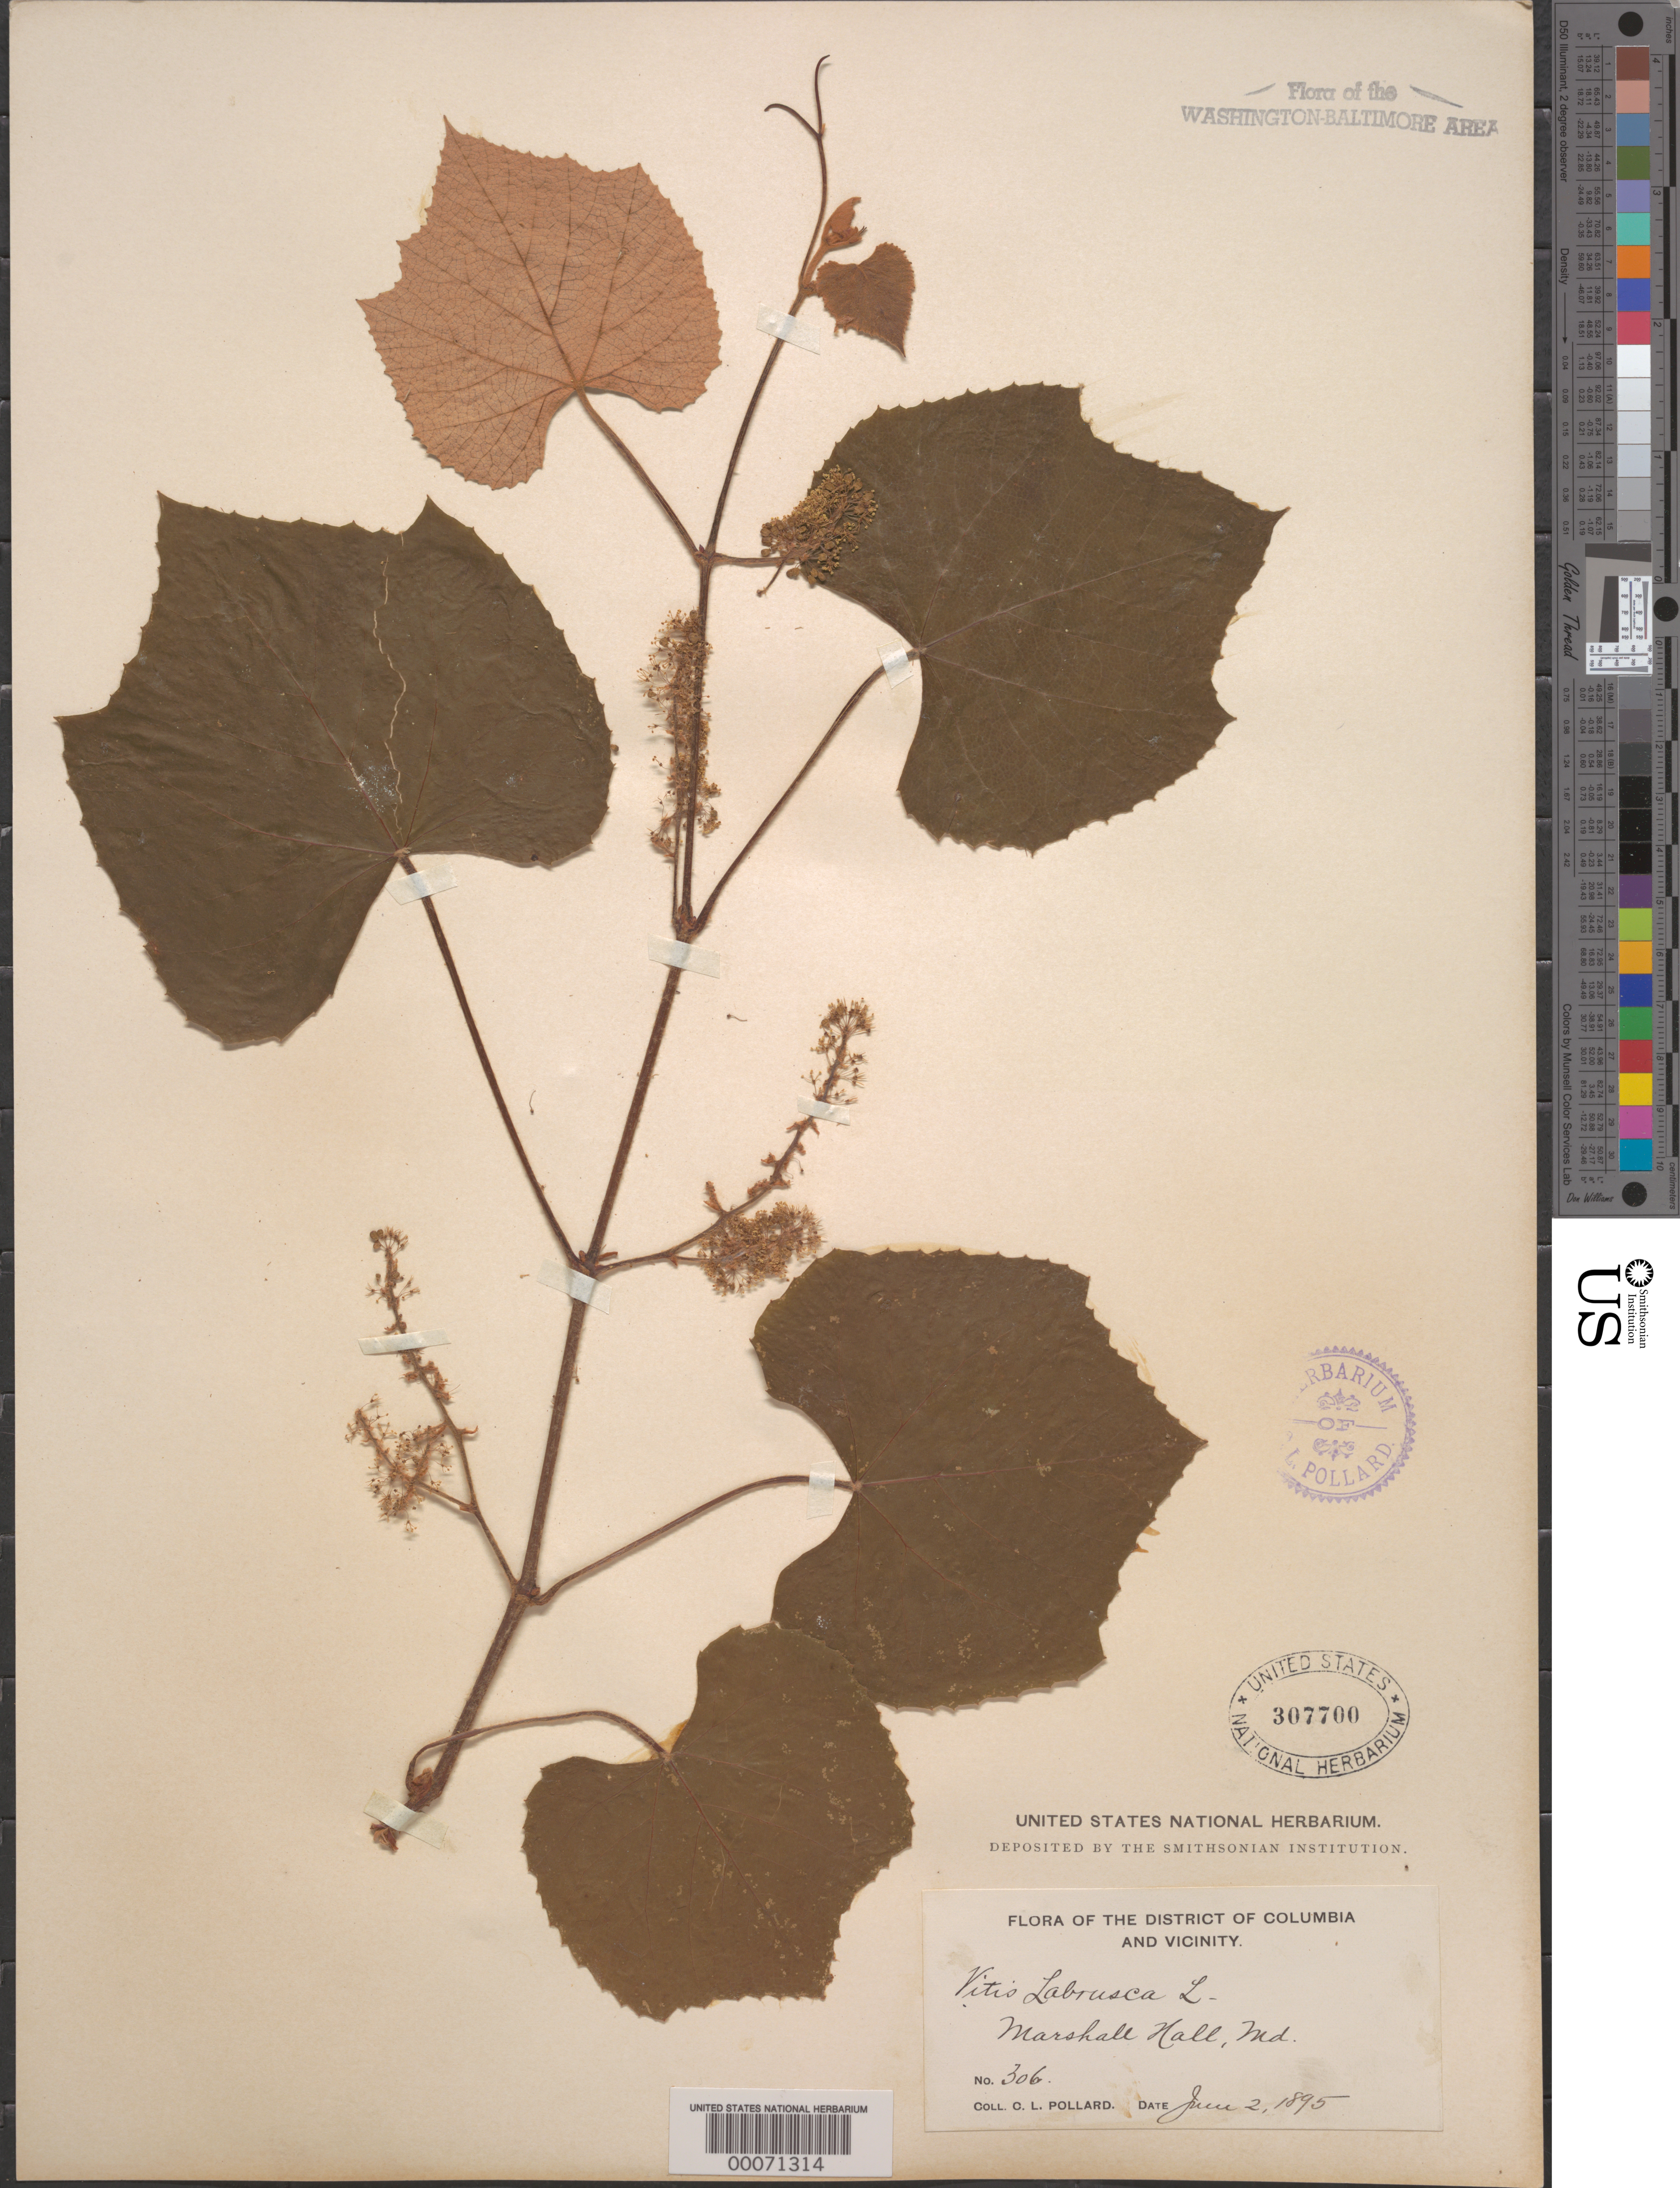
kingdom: Plantae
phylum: Tracheophyta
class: Magnoliopsida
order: Vitales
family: Vitaceae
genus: Vitis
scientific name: Vitis labrusca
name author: L.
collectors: C. L. Pollard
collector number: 306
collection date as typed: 02 Jun 1895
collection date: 1895-06-02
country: United States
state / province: Maryland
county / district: Charles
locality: Marshall Hall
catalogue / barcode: US 307700